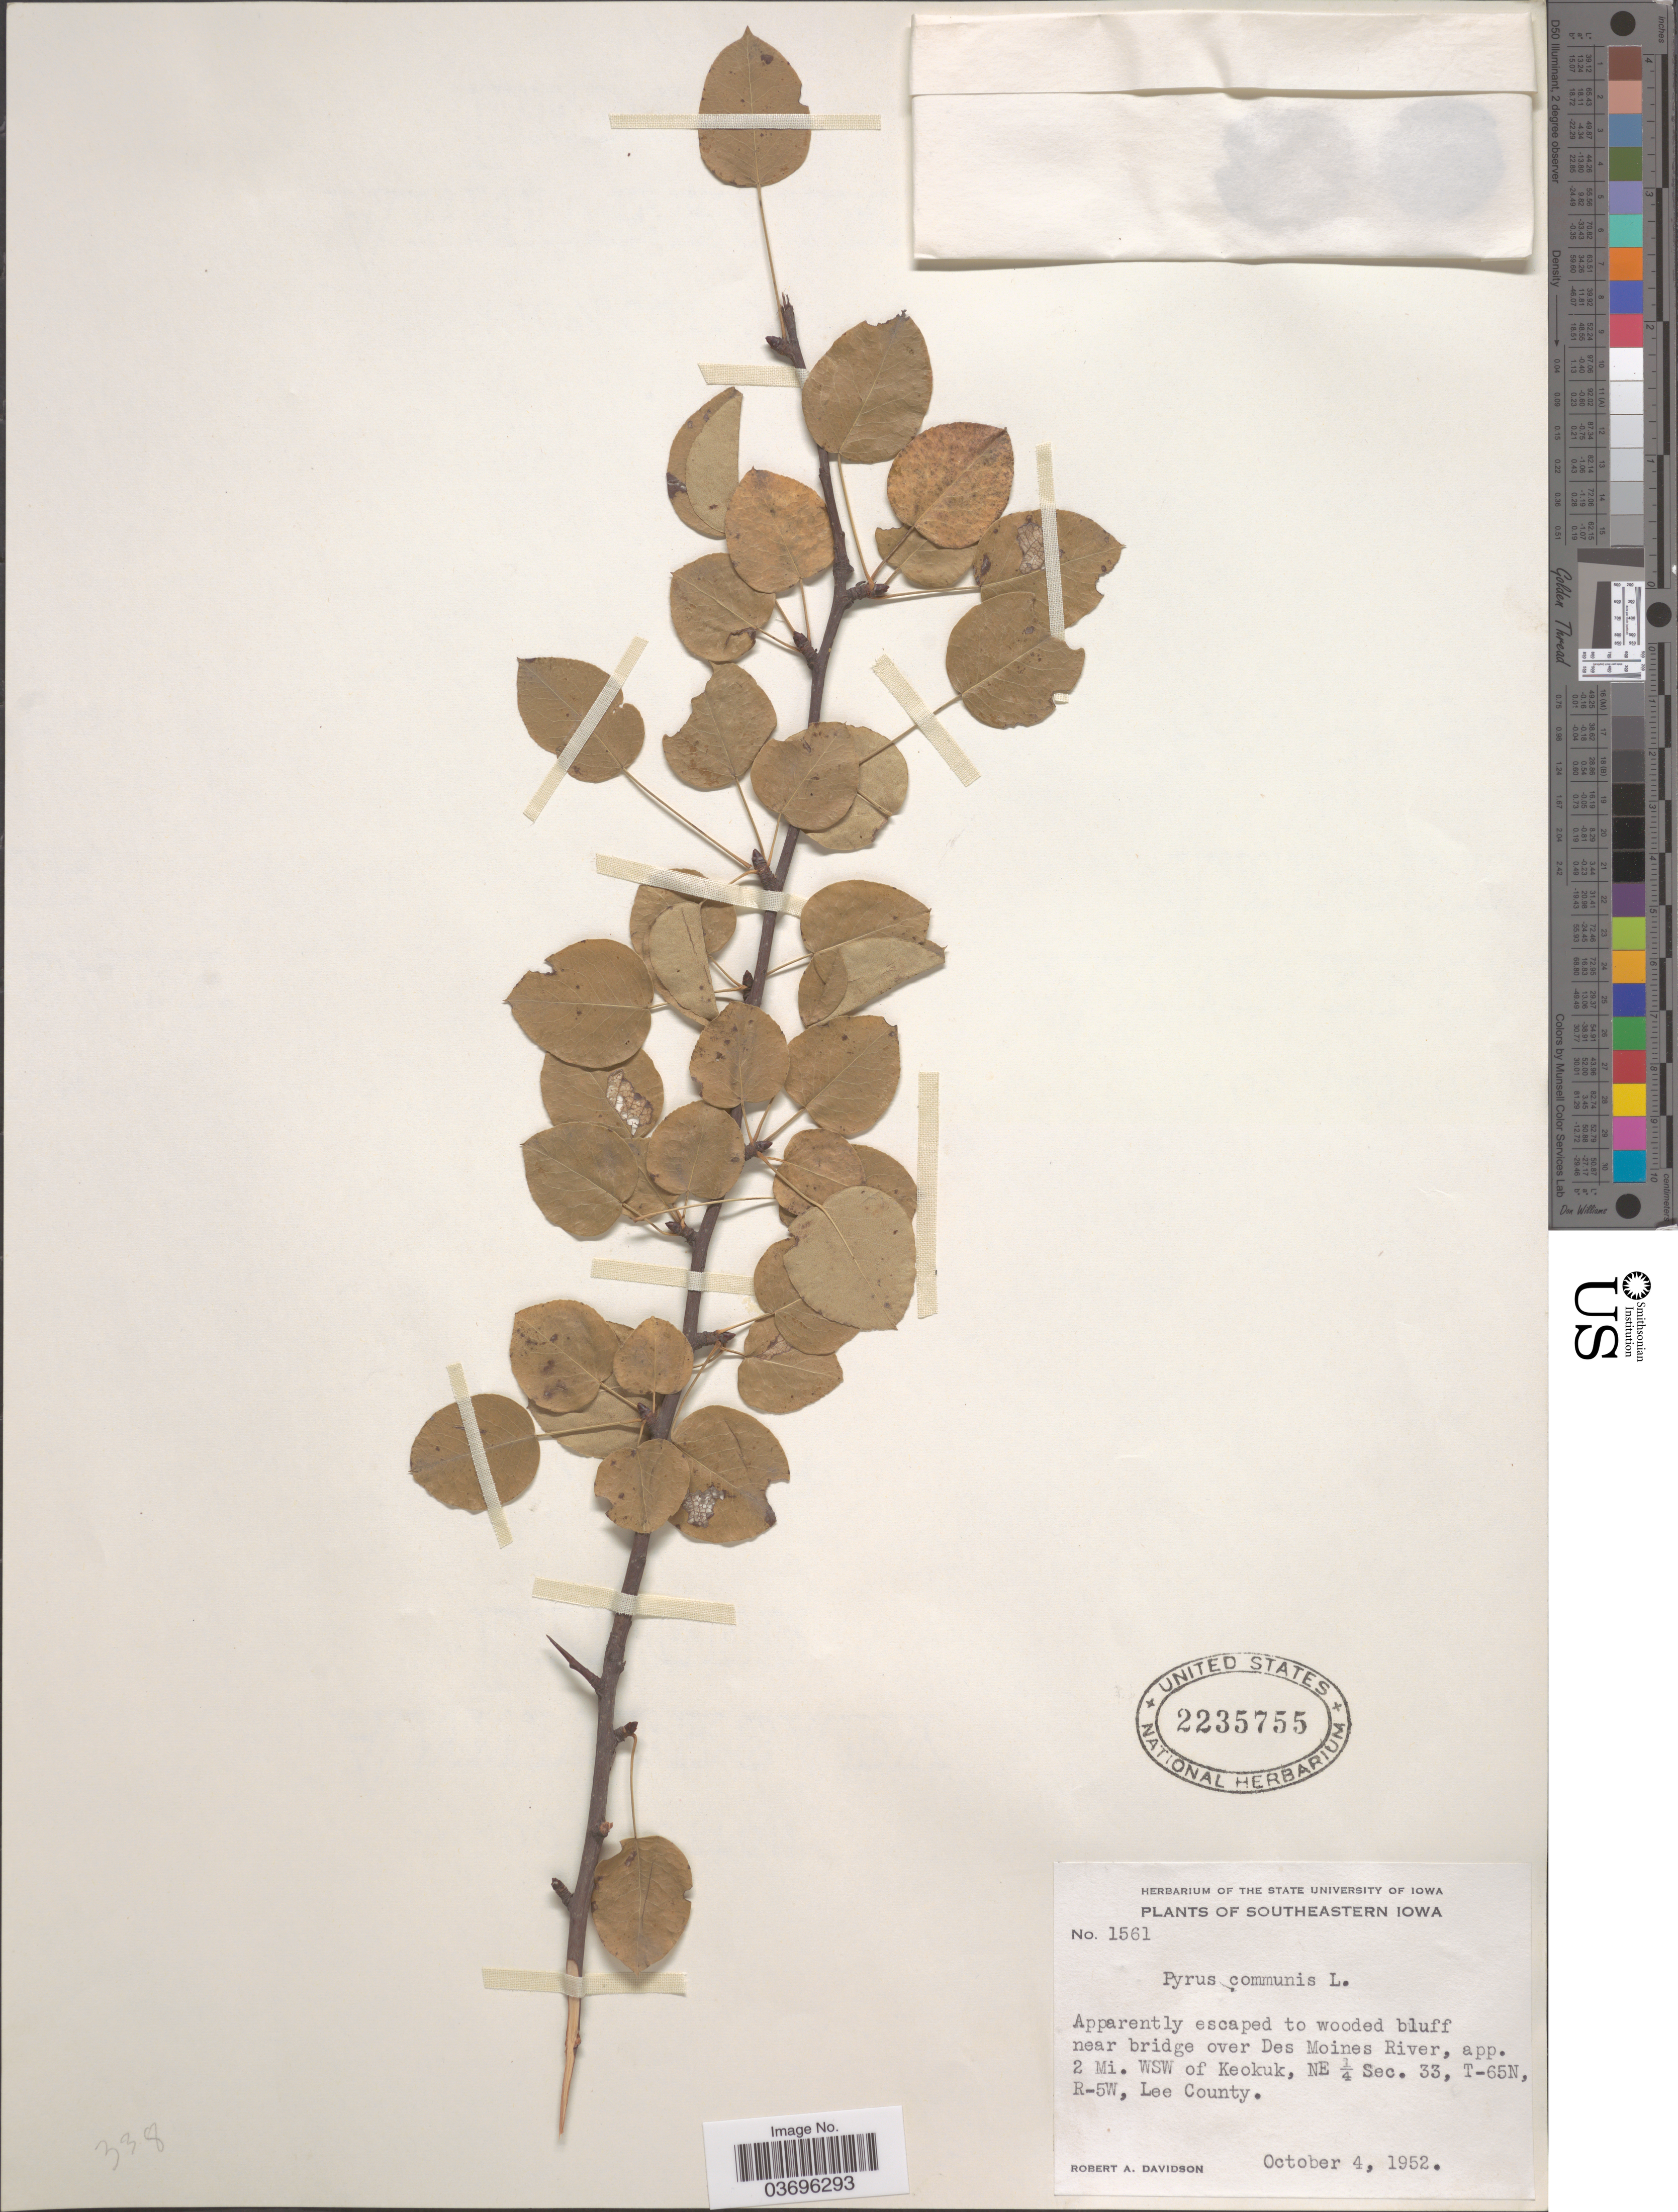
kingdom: Plantae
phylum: Tracheophyta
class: Magnoliopsida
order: Rosales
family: Rosaceae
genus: Pyrus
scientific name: Pyrus communis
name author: L.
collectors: R. A. Davidson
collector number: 1561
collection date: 1952-10-04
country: United States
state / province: Iowa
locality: Southeastern Iowa. Near bridge over Des Moines River, app. 2 Mi. WSW of Keokuk, NE ¼ Sec. 33, T-65N, R-5W, Lee County.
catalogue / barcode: US 2235755